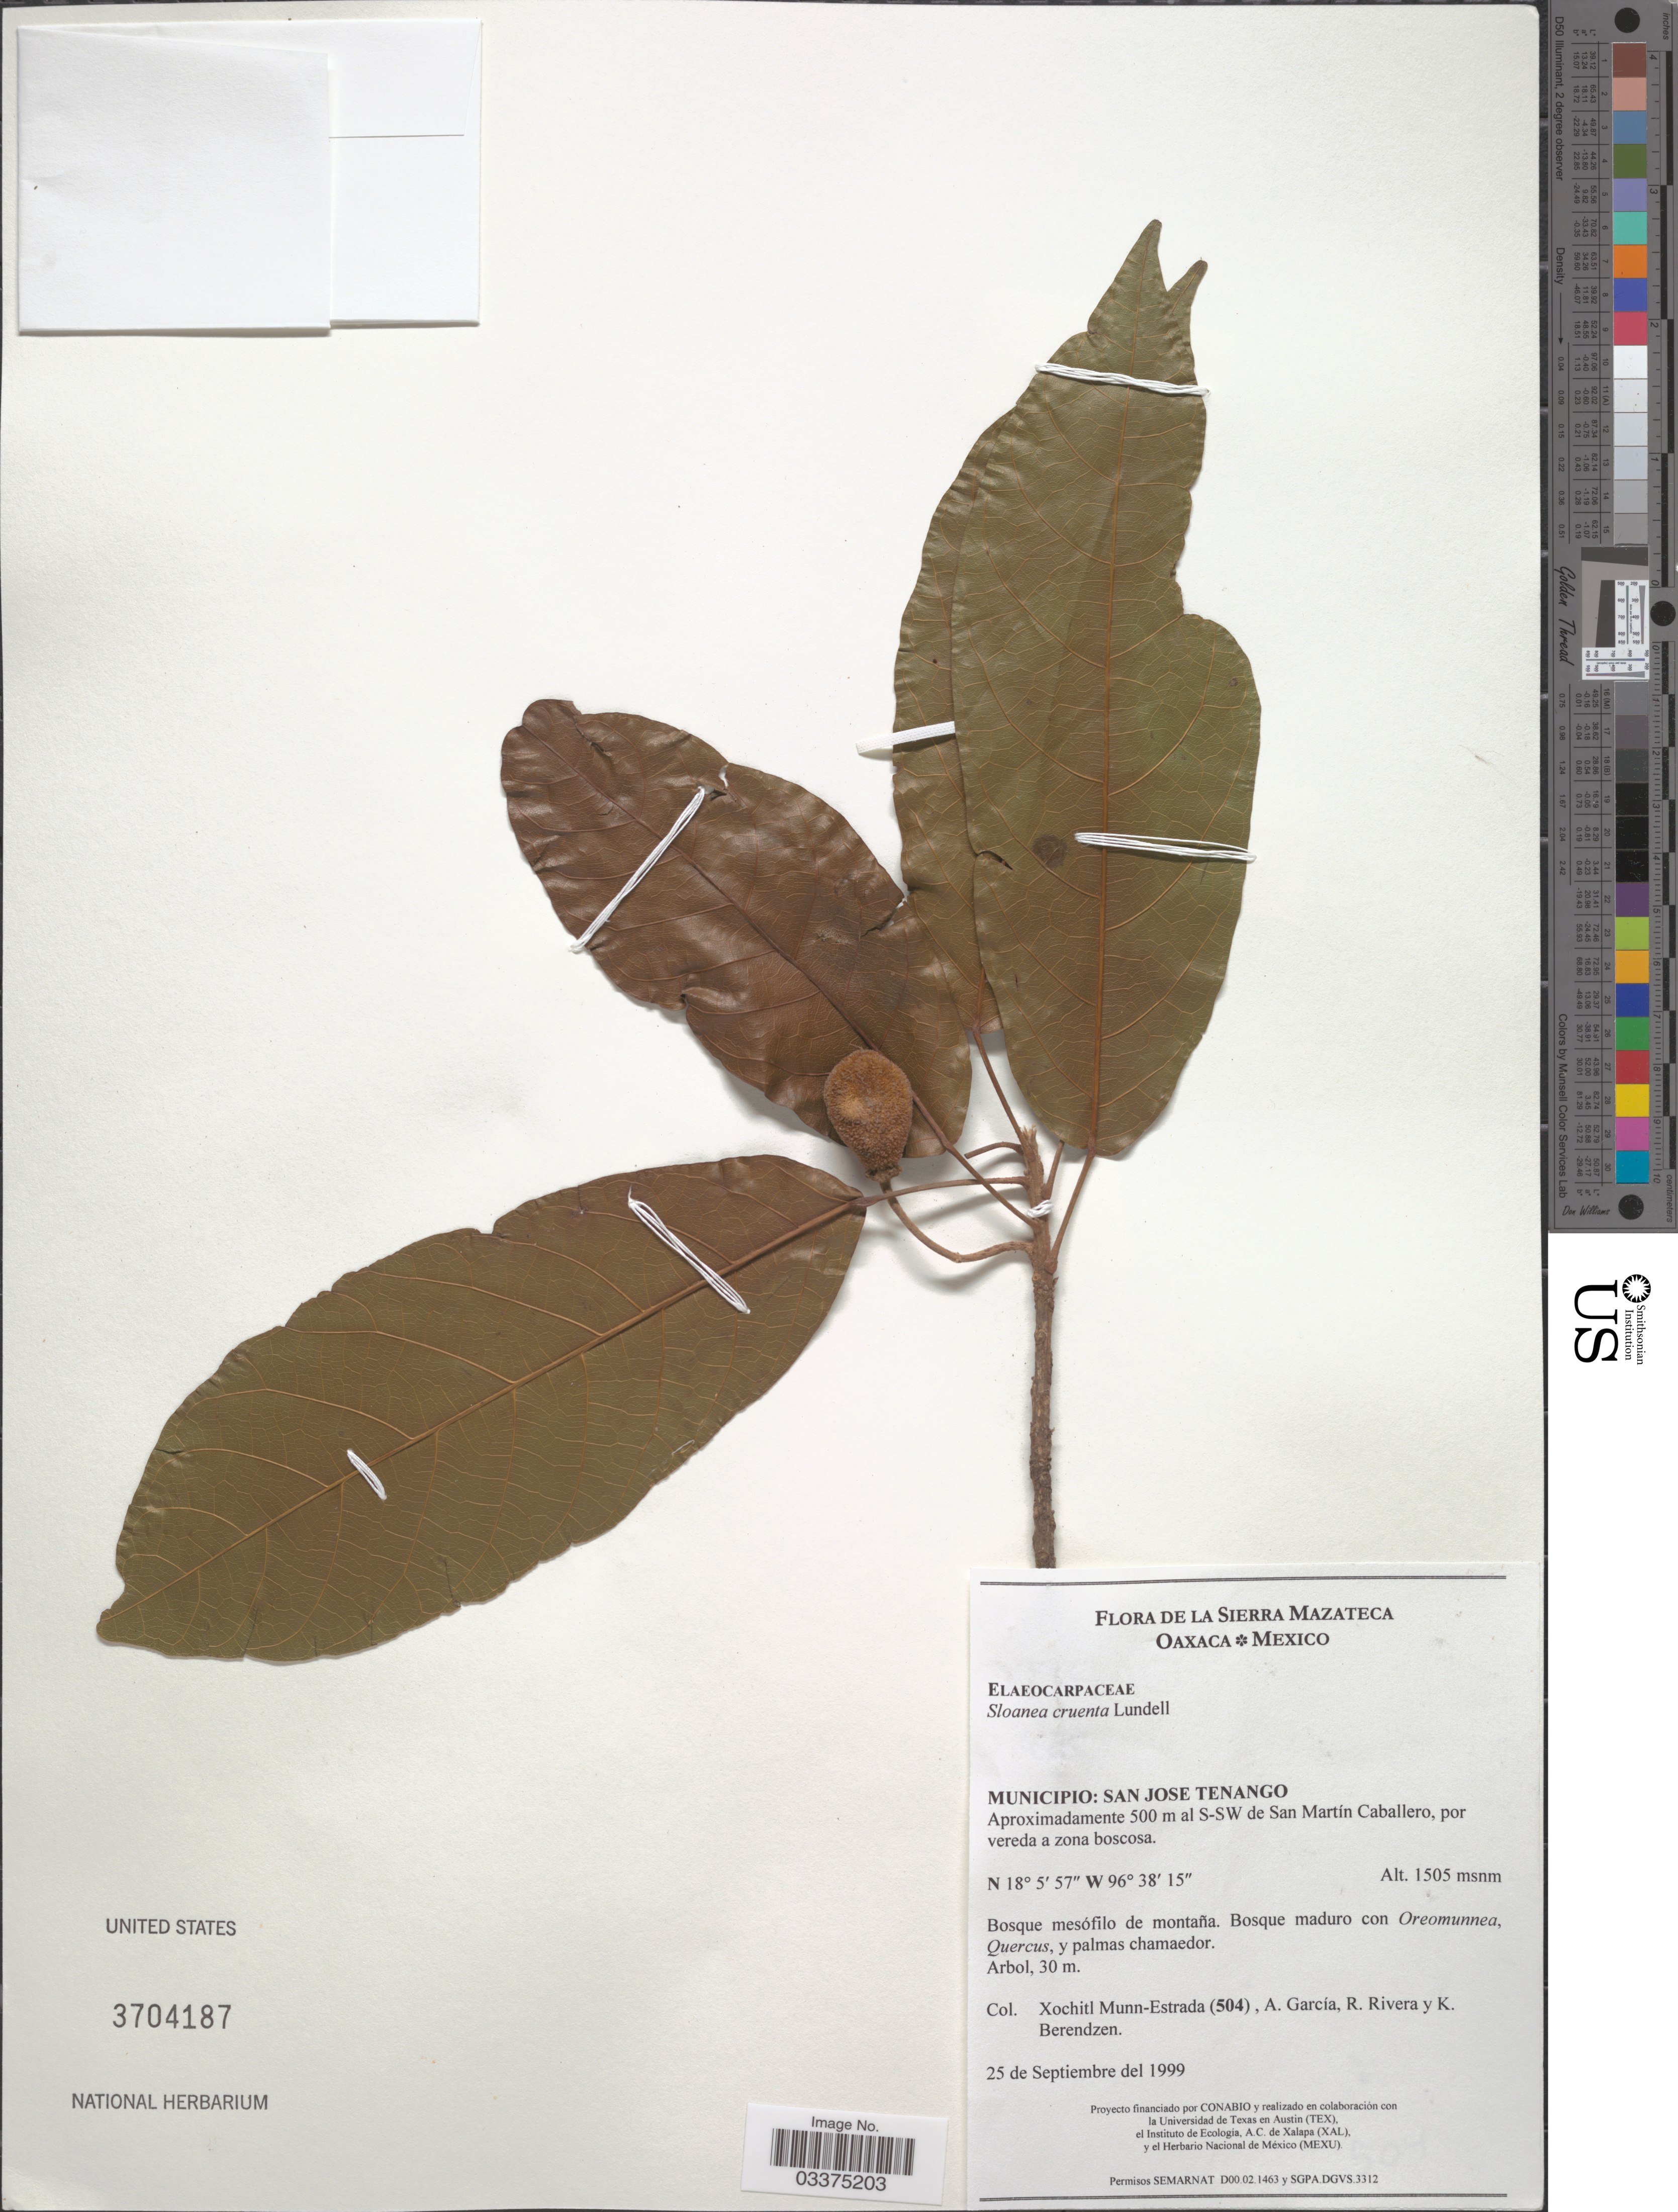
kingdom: Plantae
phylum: Tracheophyta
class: Magnoliopsida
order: Oxalidales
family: Elaeocarpaceae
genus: Sloanea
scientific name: Sloanea cruenta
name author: Lundell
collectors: X. Munn-Estrada, A. García, R. Rivera & K. Berendzen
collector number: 504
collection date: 1999-09-25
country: Mexico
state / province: Oaxaca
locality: La Sierra Mazateca. Municipio: San Jose Tenango. Aproximadamente 500 m al S-SW de San Martín Caballero, por vereda a zona boscosa.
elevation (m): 1505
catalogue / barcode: US 3704187